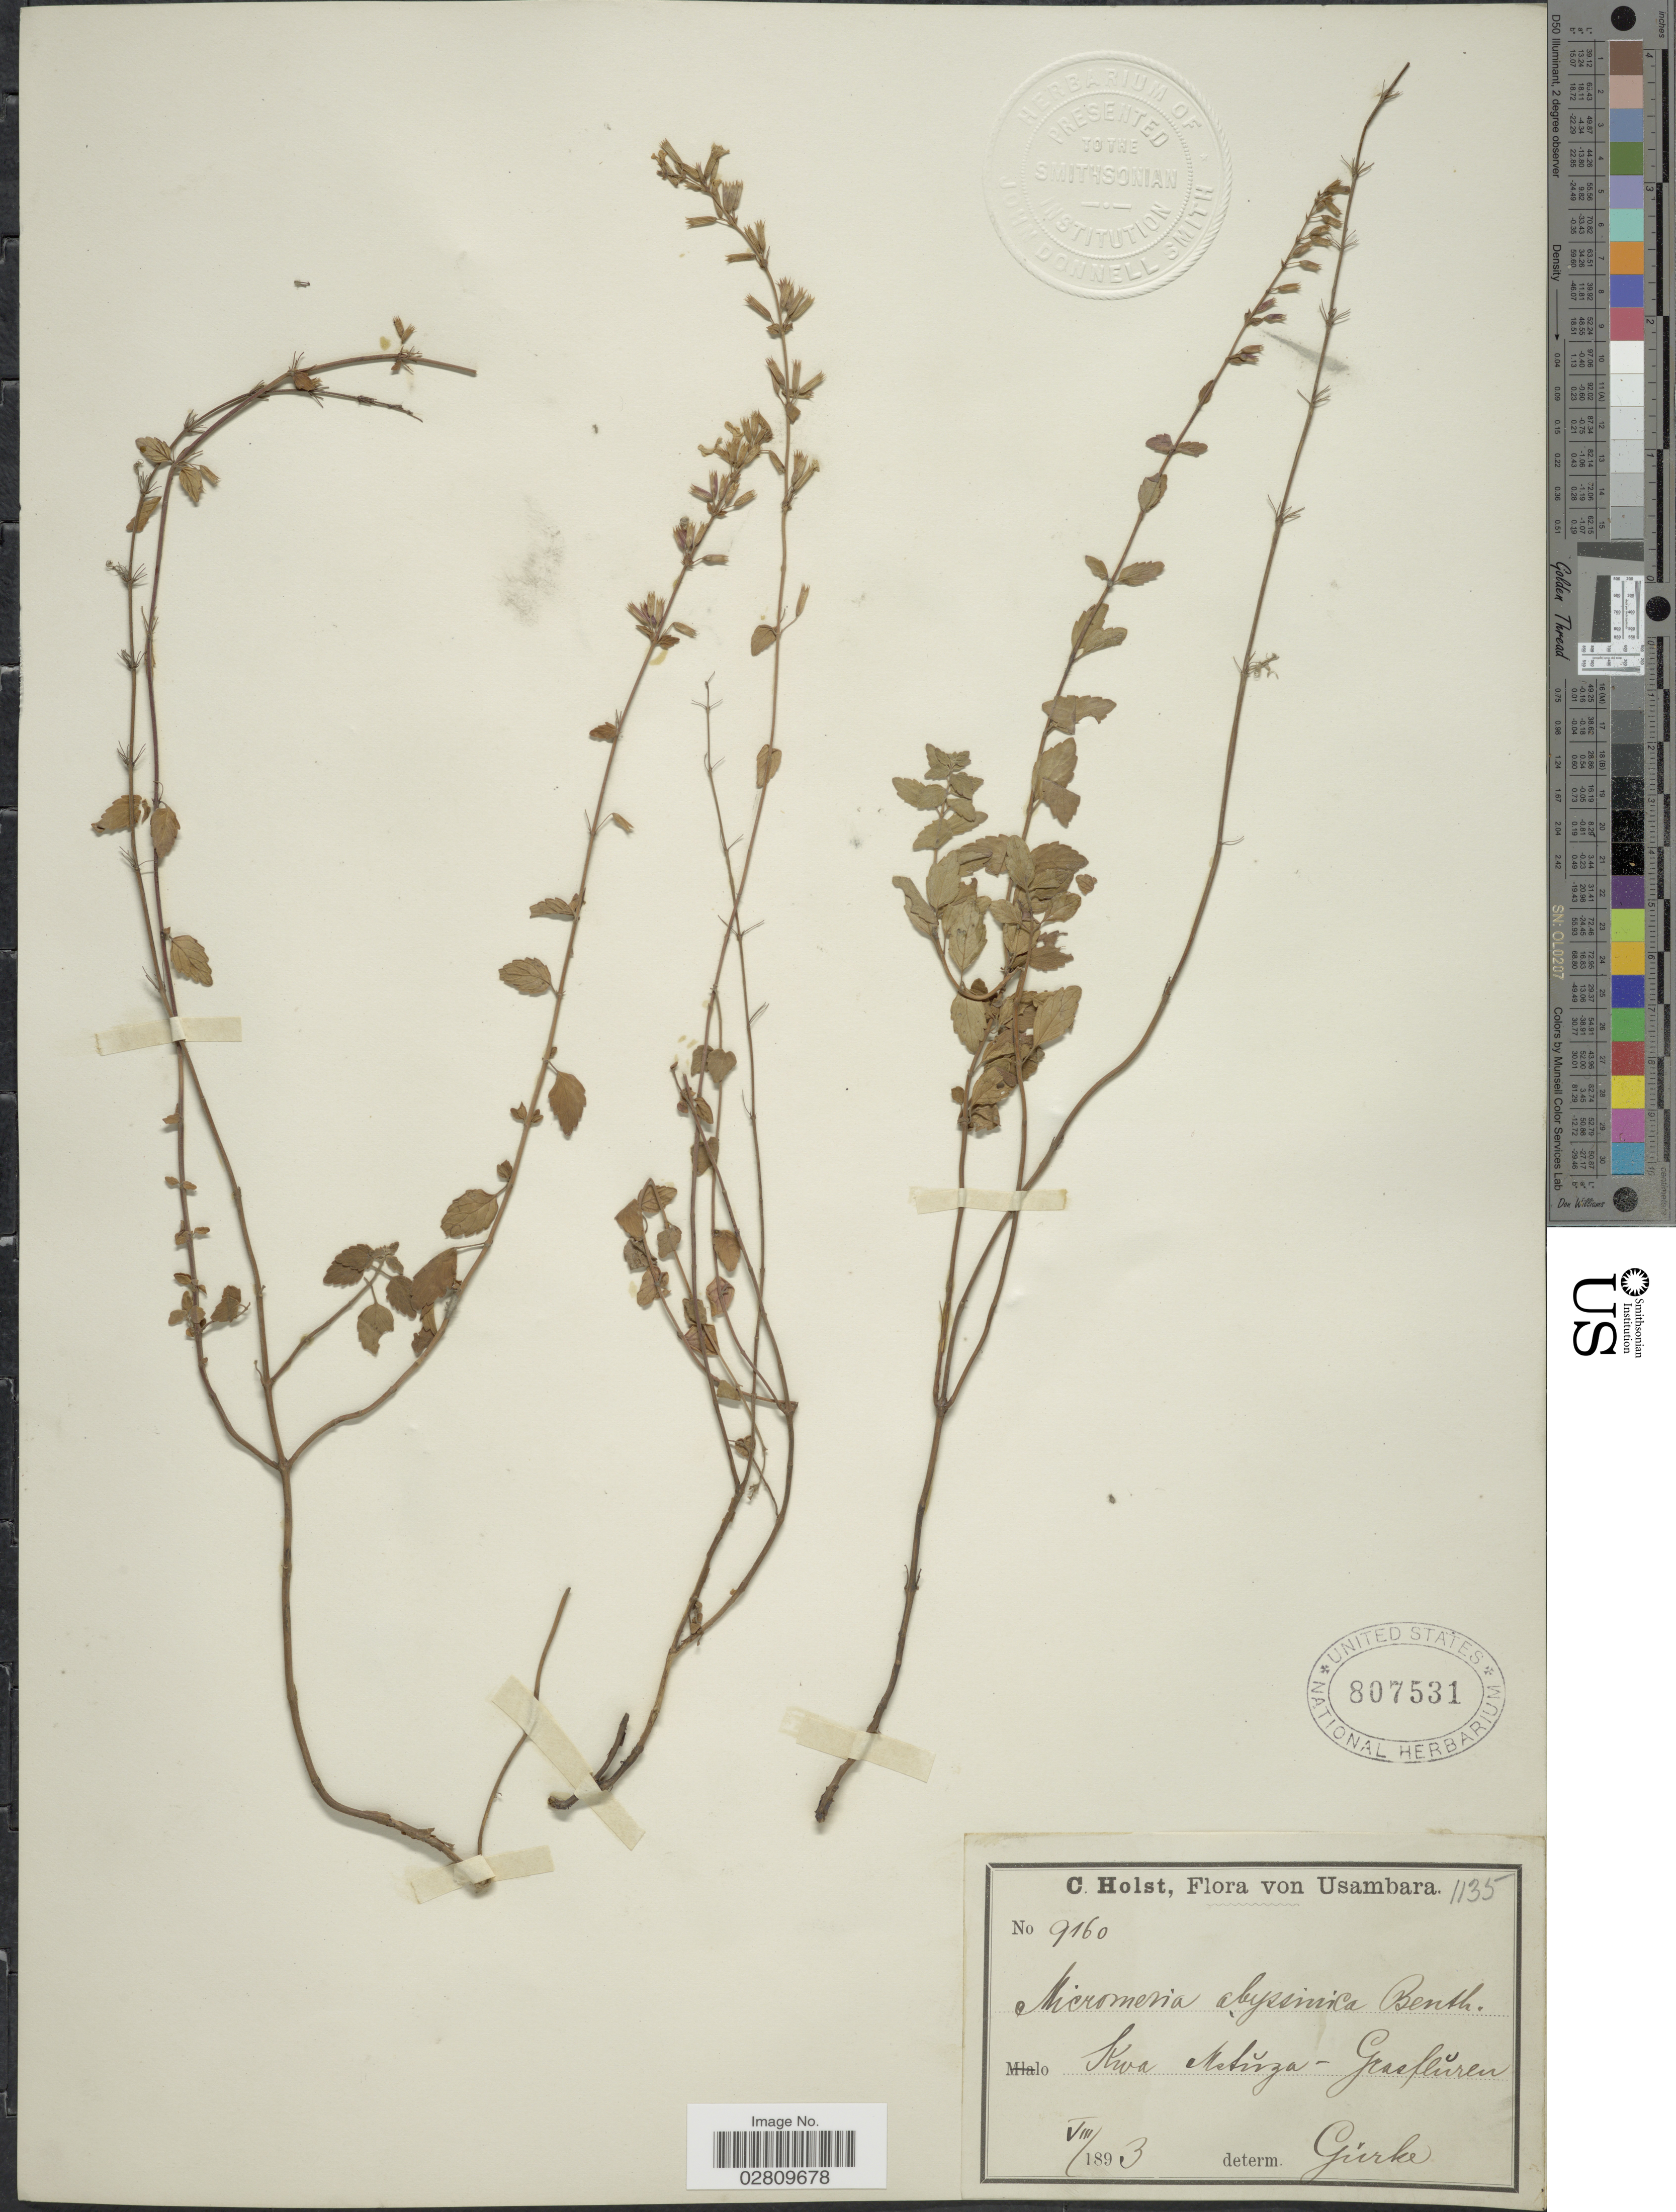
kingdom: Plantae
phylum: Tracheophyta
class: Magnoliopsida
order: Lamiales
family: Lamiaceae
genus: Micromeria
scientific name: Micromeria abyssinica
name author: Benth.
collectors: C. H. Holst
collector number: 9160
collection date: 1893-08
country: Tanzania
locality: Usambara. Kwa Mstuza - Grasfluren.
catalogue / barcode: US 807531